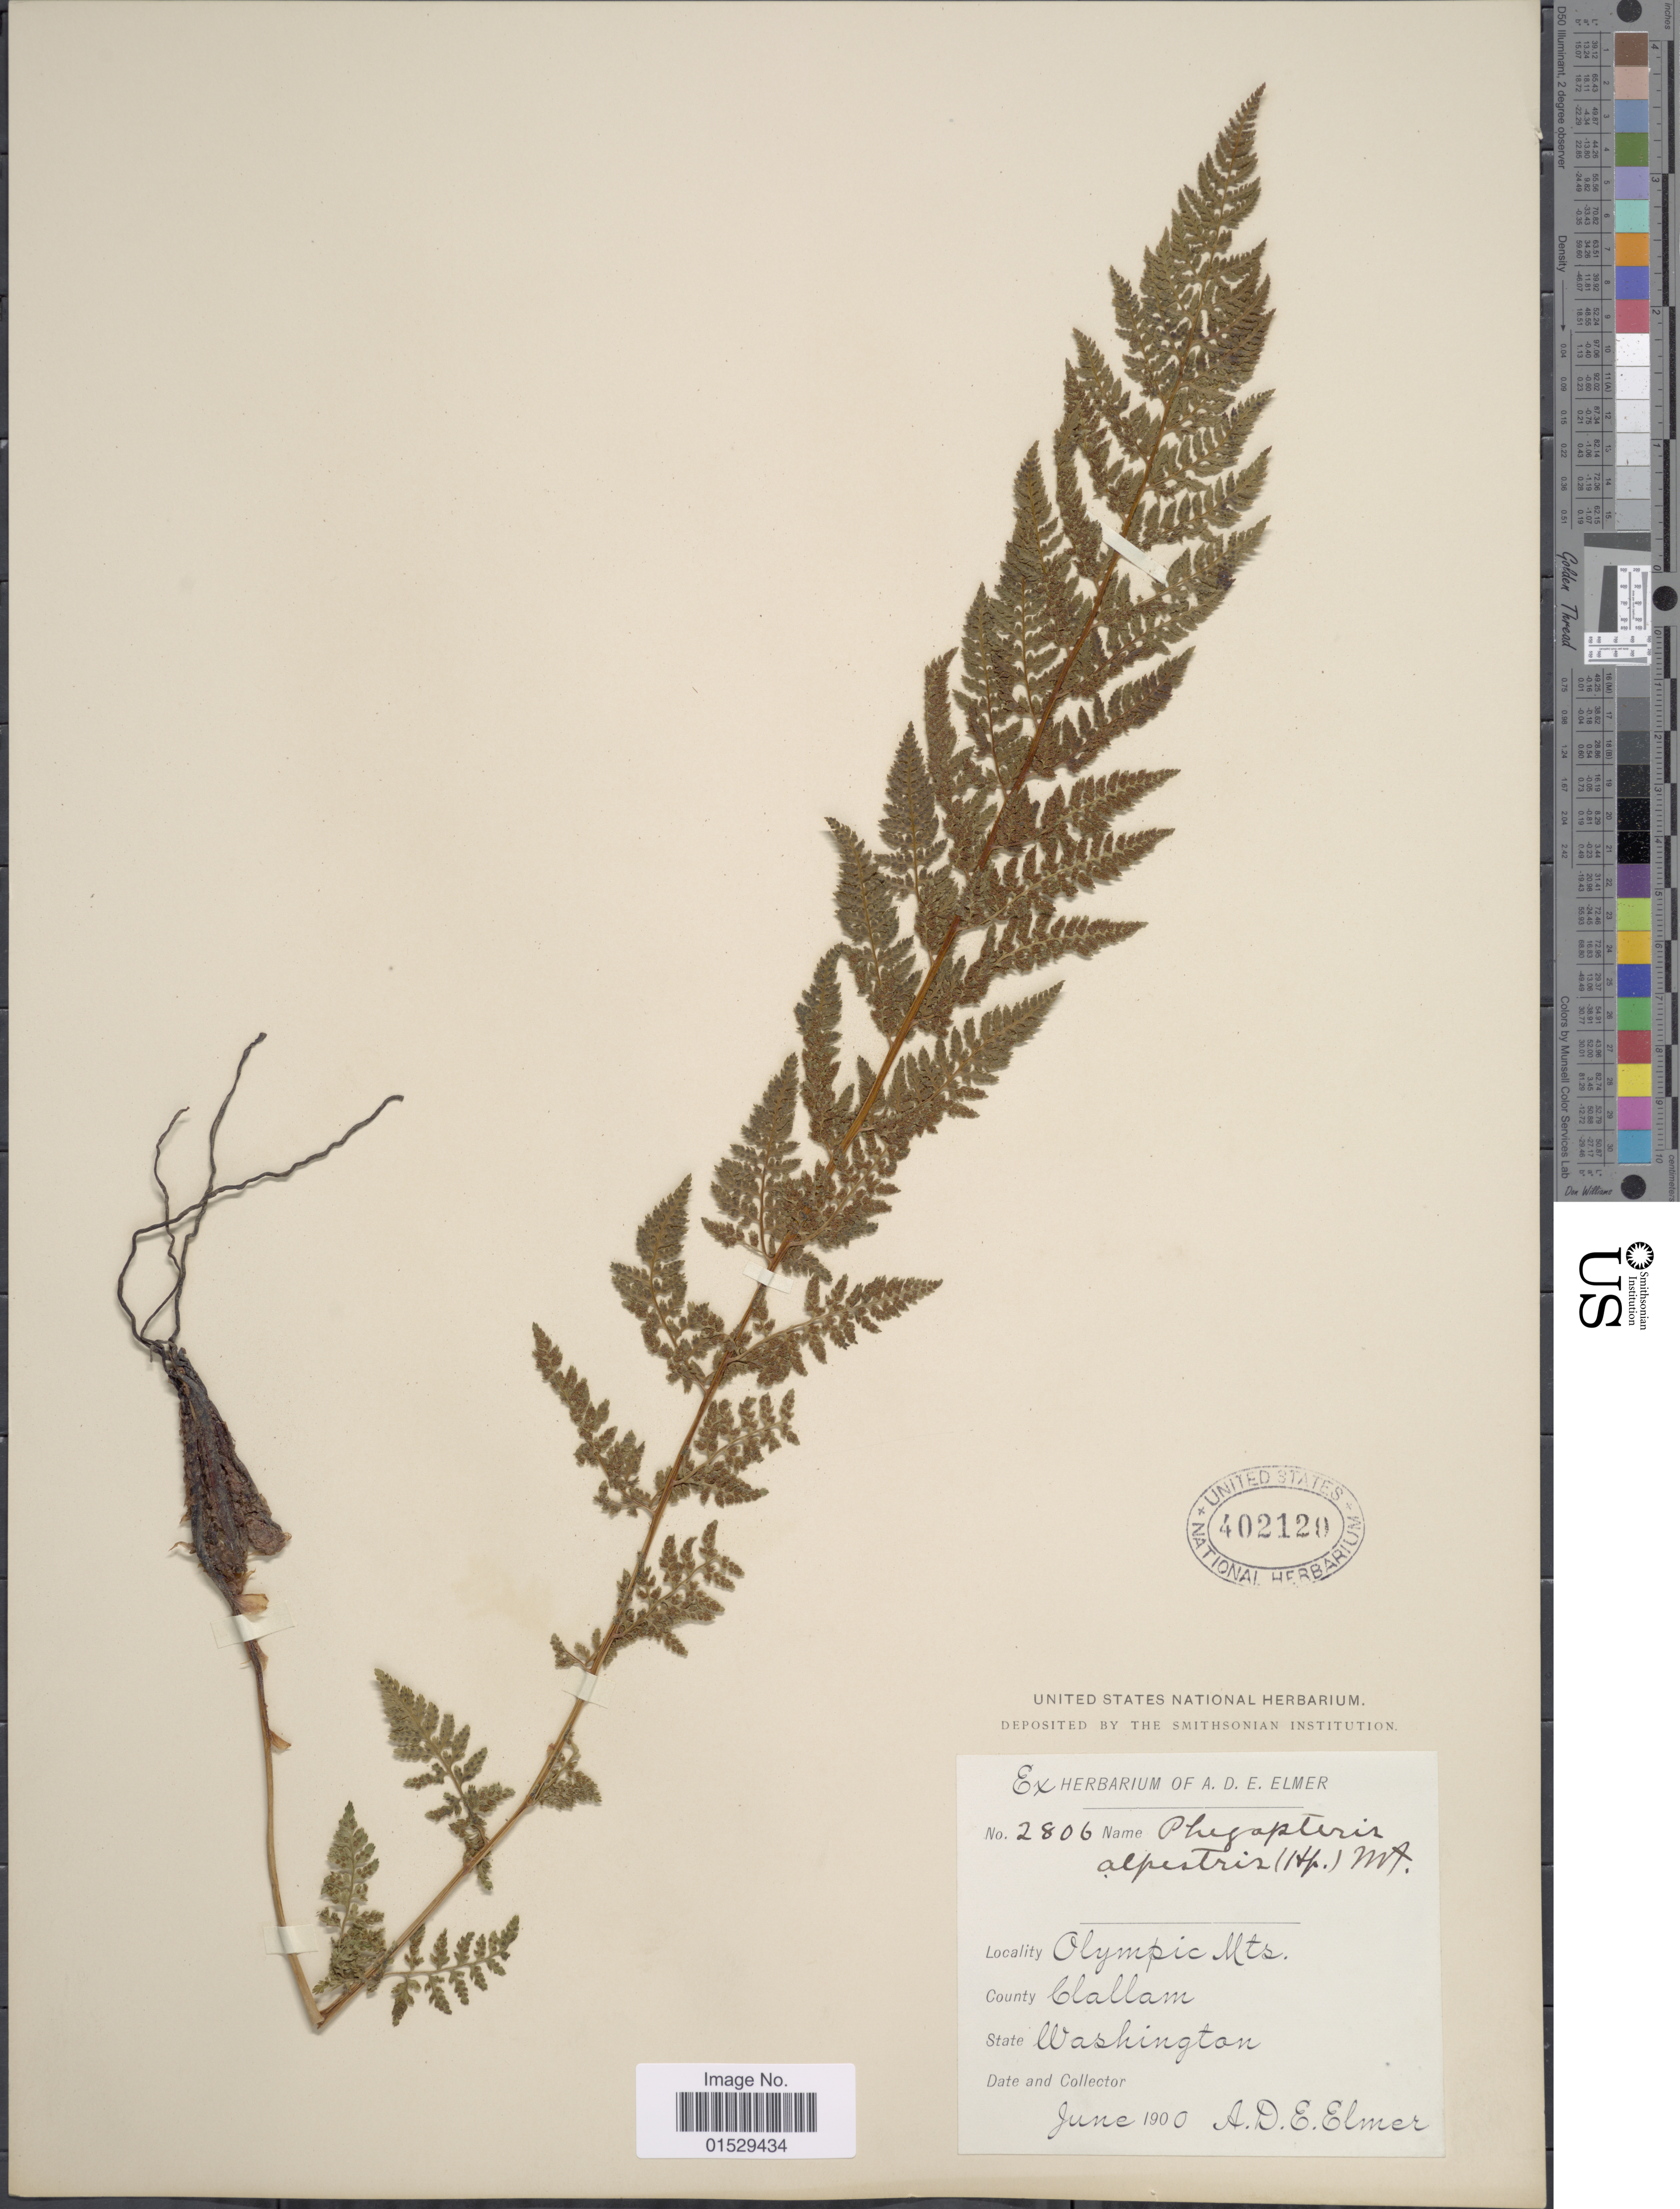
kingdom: Plantae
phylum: Tracheophyta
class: Polypodiopsida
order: Polypodiales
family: Athyriaceae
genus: Athyrium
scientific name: Athyrium distentifolilum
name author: Tausch ex Opiz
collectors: A. D. E. Elmer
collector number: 2806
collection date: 1900-06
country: United States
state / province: Washington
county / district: Clallam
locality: Olympic Mts., County Clallam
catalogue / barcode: US 402129